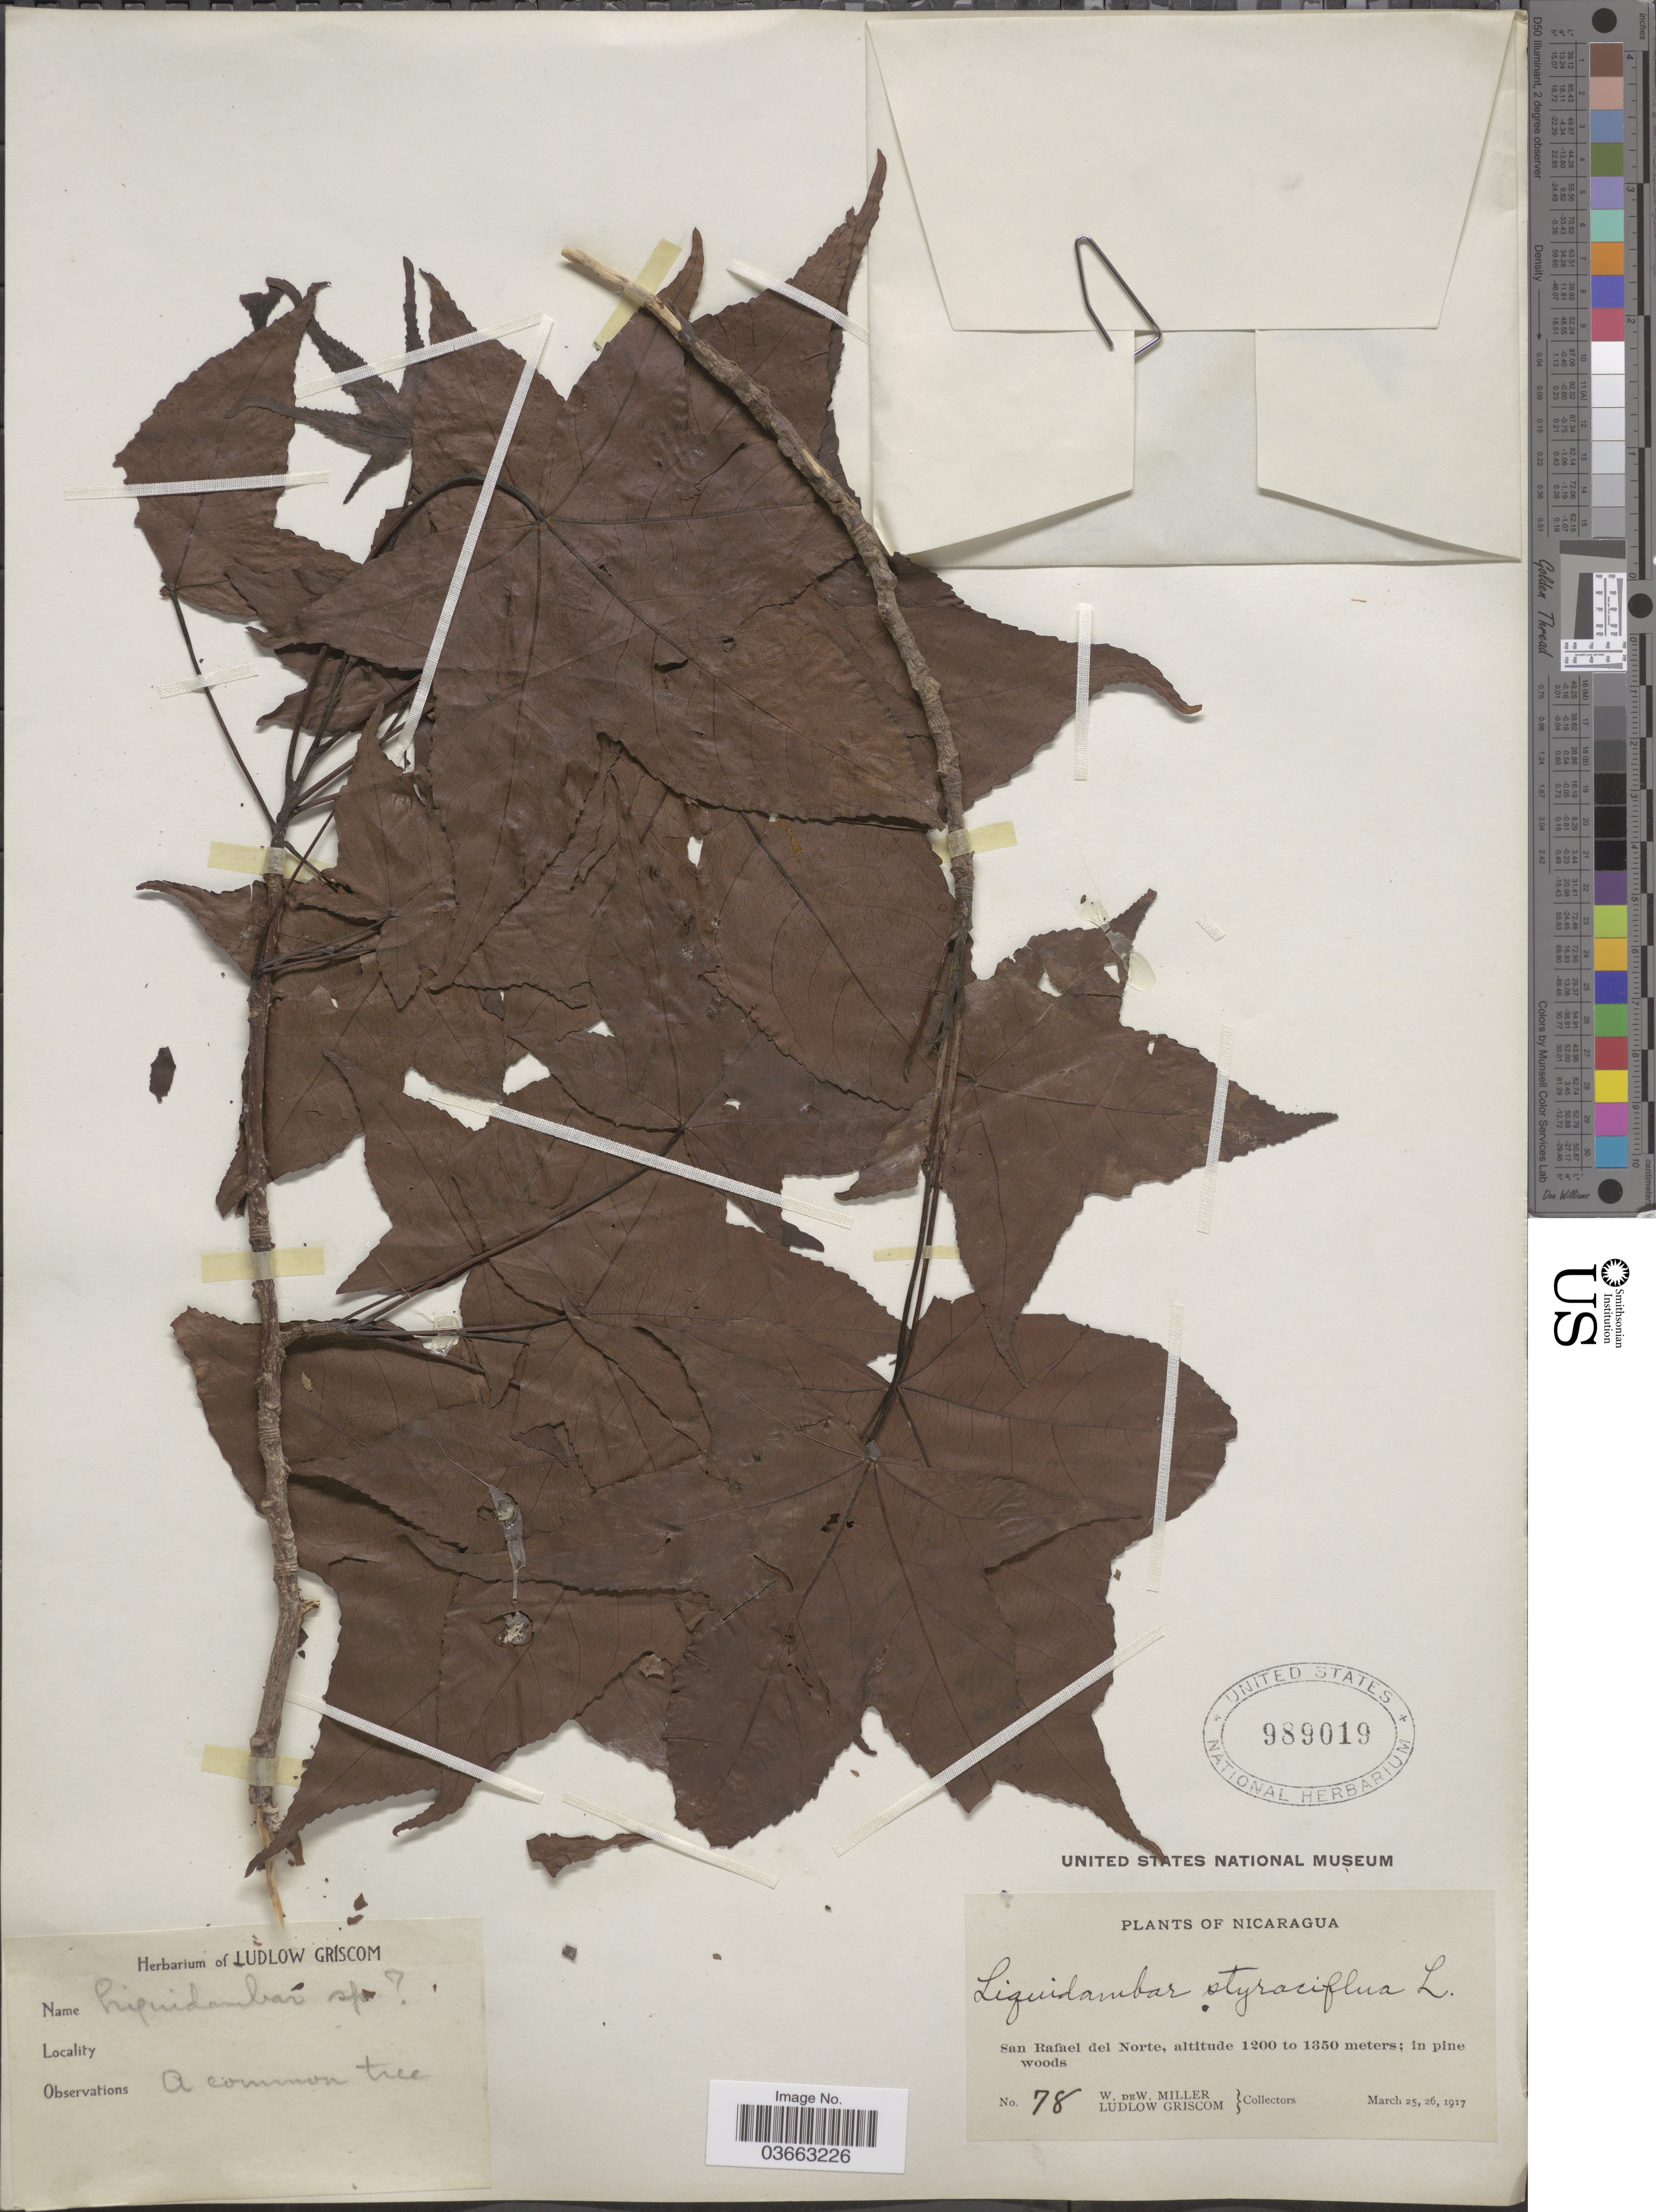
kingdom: Plantae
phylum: Tracheophyta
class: Magnoliopsida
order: Saxifragales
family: Altingiaceae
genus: Liquidambar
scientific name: Liquidambar styraciflua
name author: L.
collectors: W. Miller & L. Griscom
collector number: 78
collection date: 1917-03-25/1917-03-26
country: Nicaragua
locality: San Rafael del Norte.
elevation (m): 1200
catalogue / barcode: US 989019